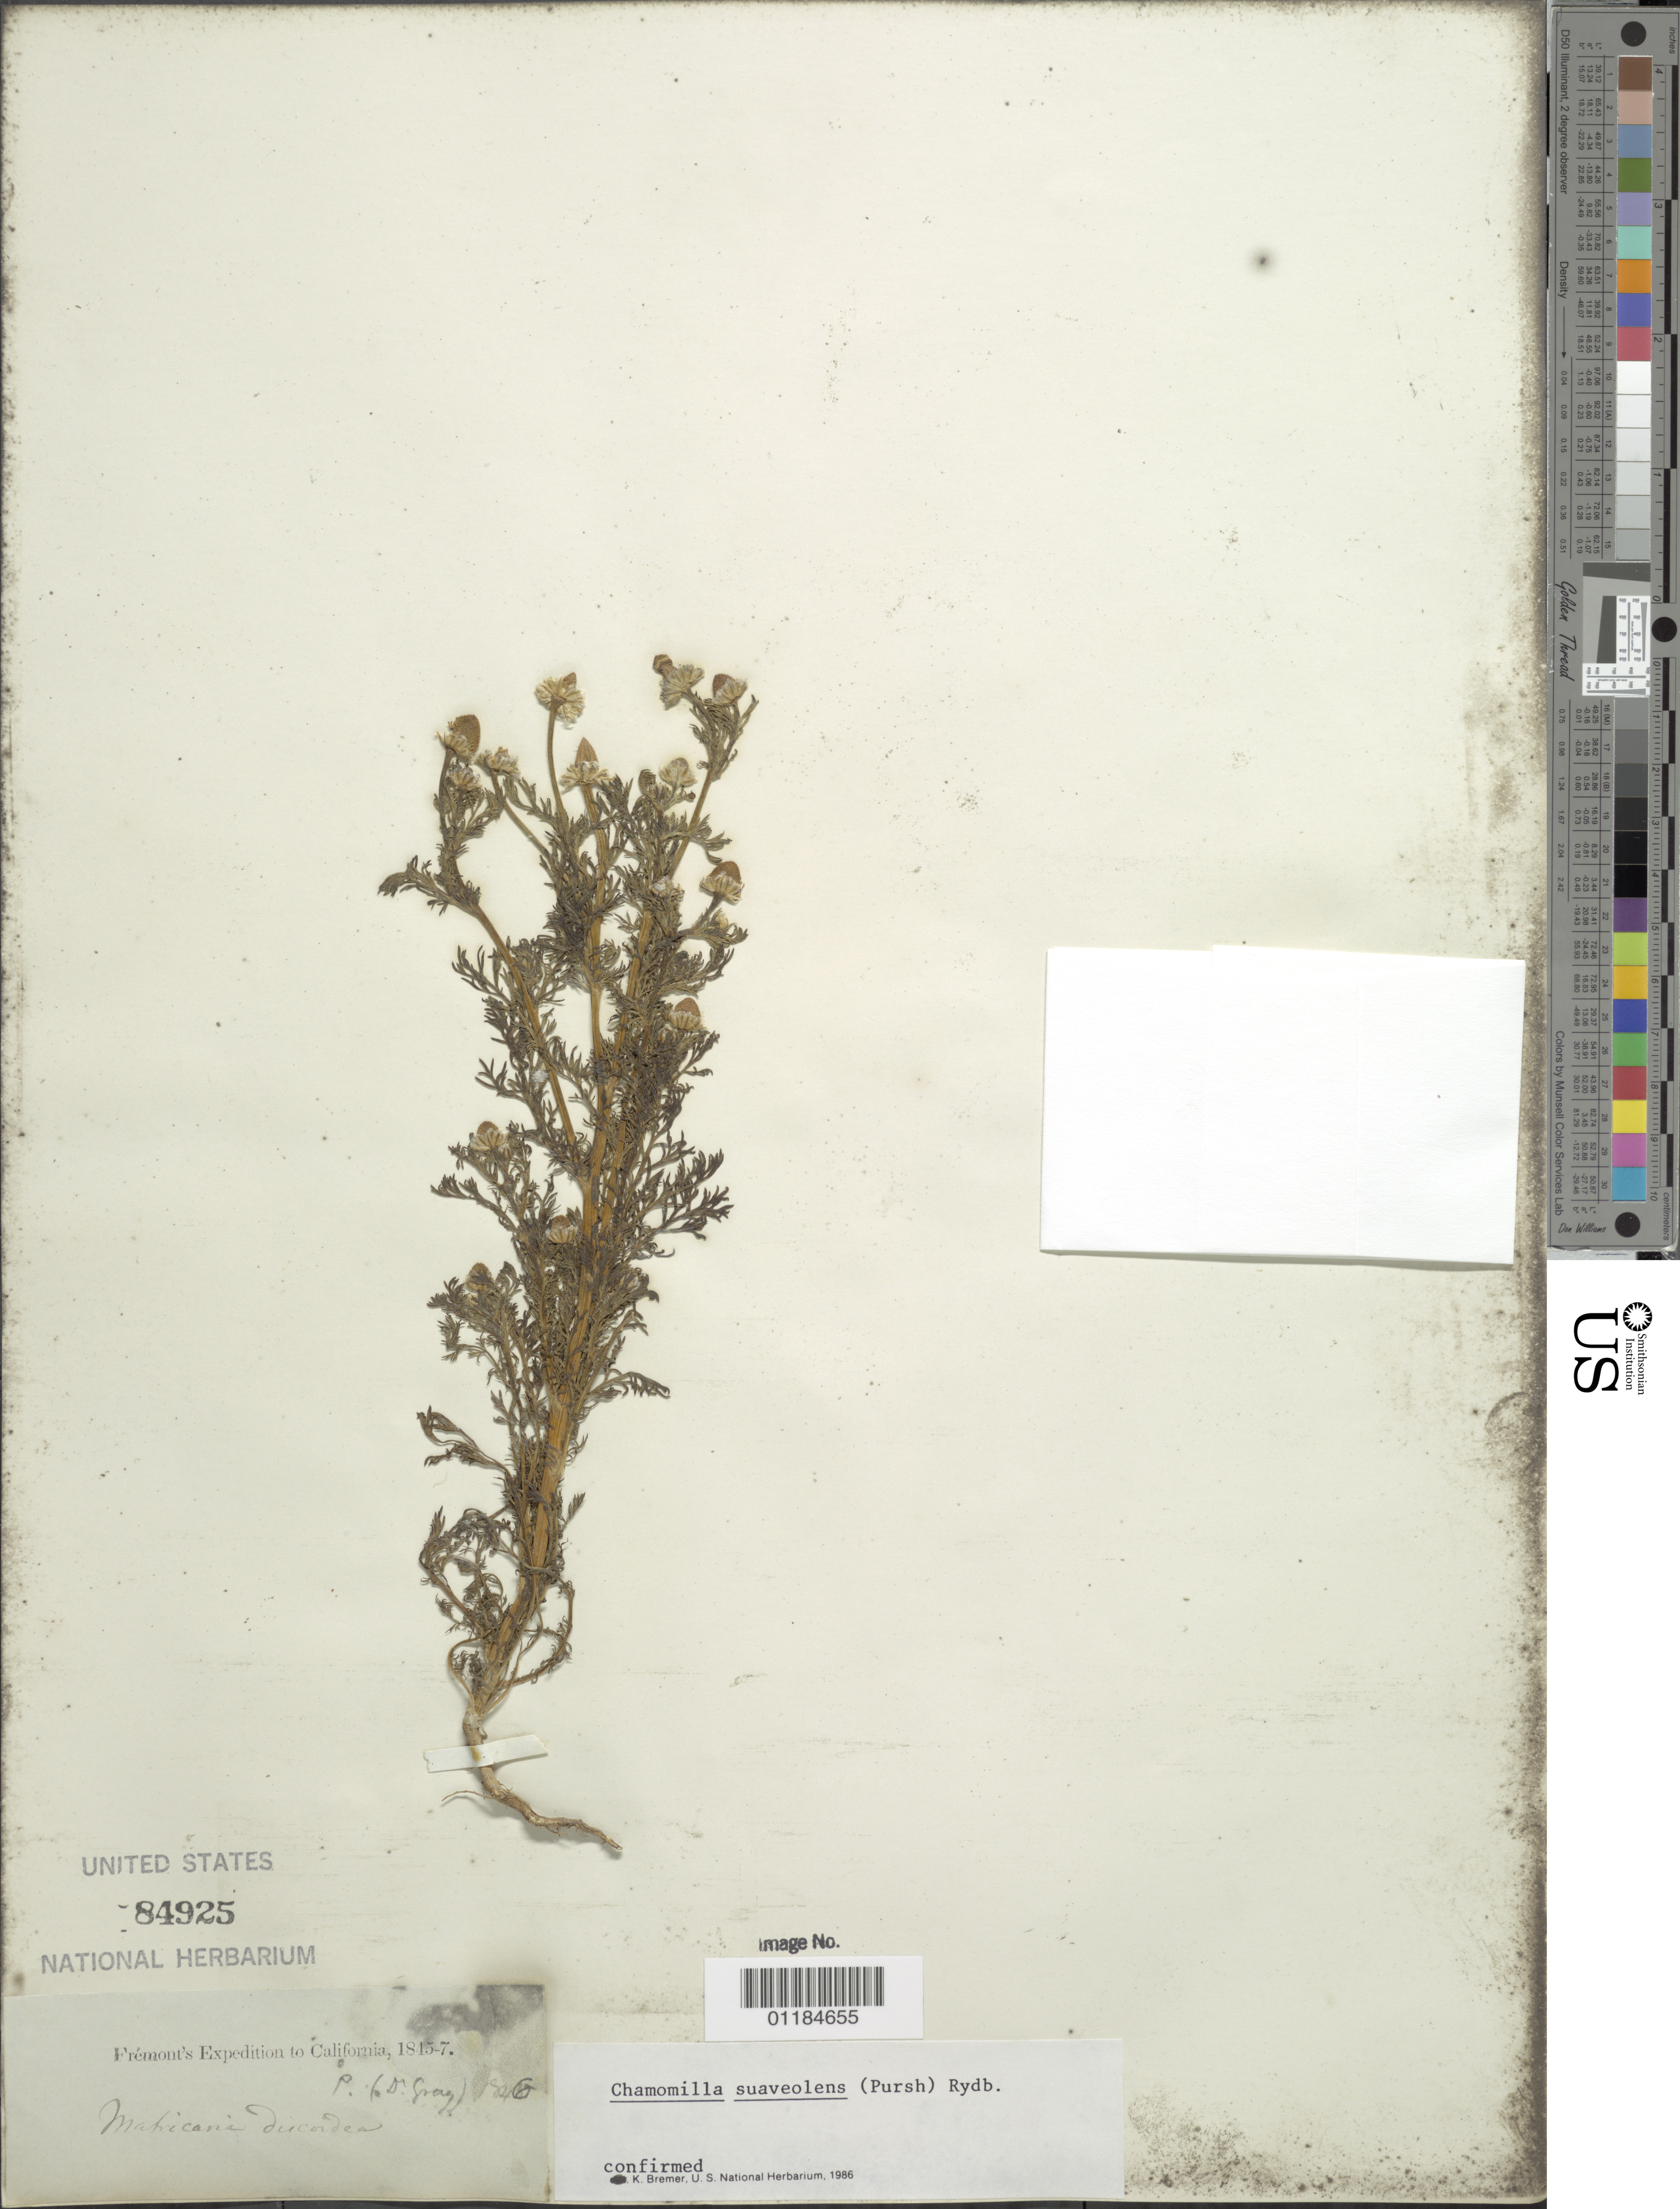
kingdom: Plantae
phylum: Tracheophyta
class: Magnoliopsida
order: Asterales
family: Asteraceae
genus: Matricaria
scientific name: Matricaria matricarioides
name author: (Less.) Porter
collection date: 1845/1847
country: United States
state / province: California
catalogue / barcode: US 84925